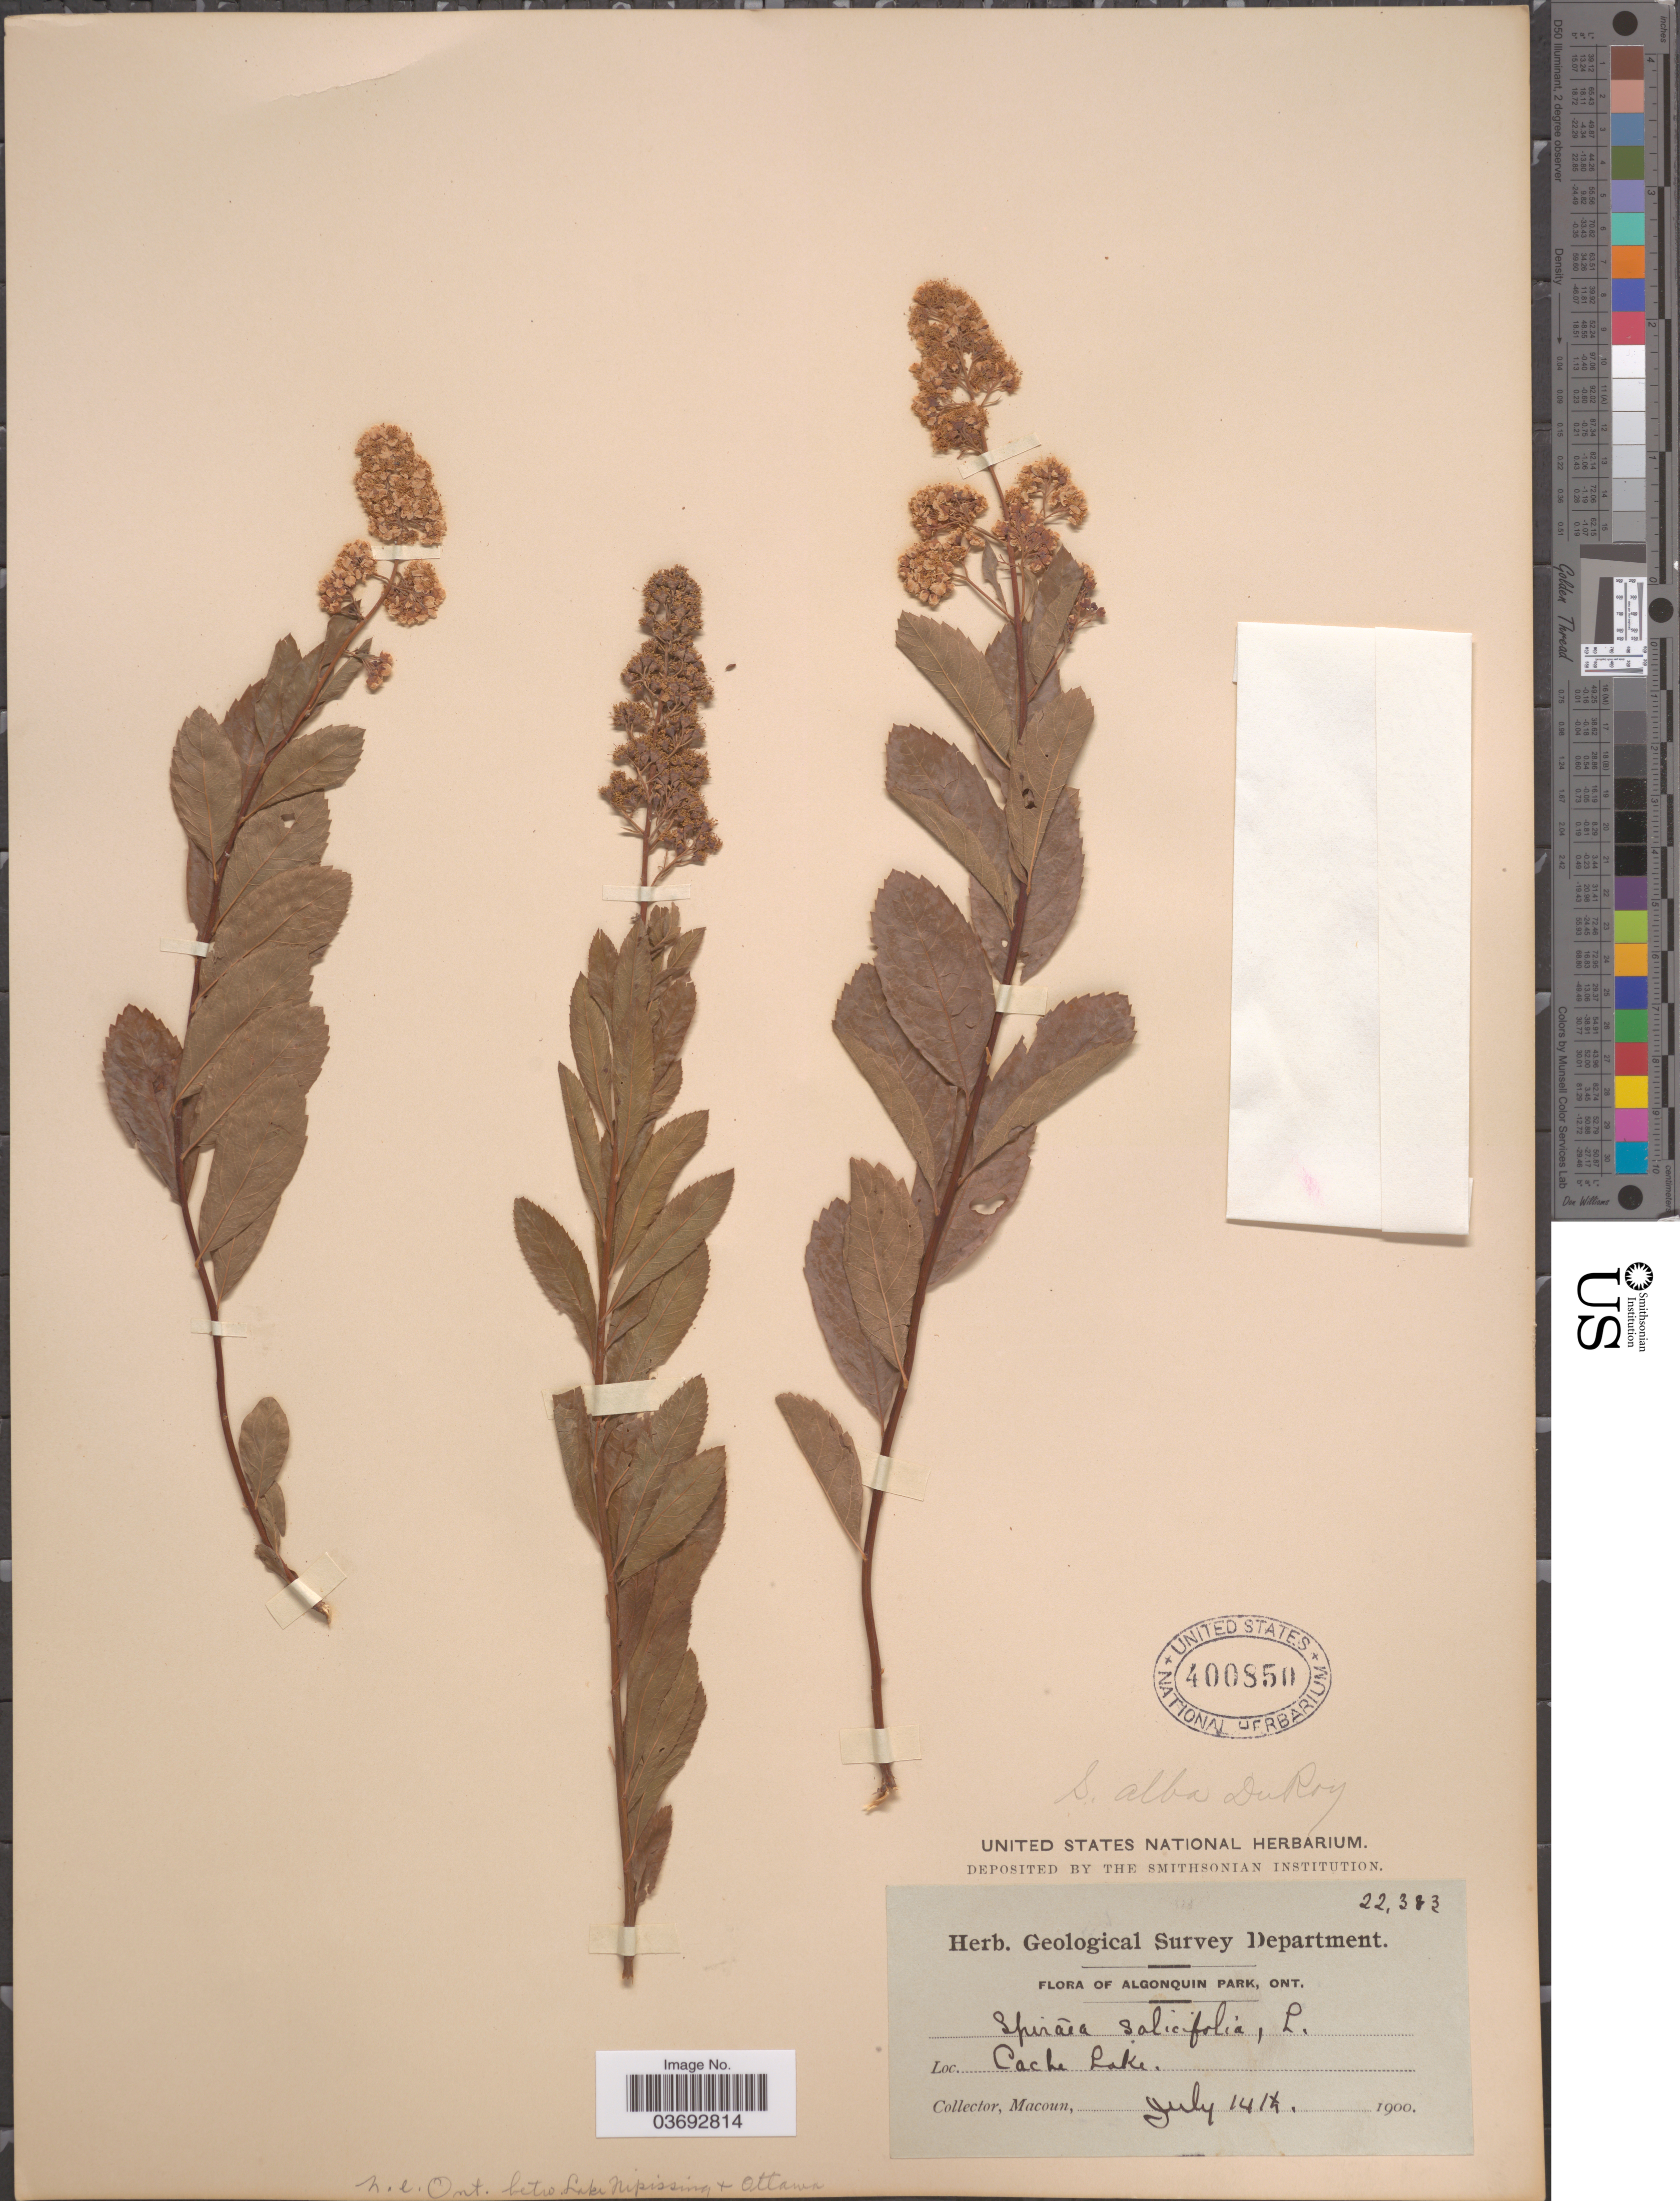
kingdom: Plantae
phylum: Tracheophyta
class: Magnoliopsida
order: Rosales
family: Rosaceae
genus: Spiraea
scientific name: Spiraea salicifolia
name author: L.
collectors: -- Macoun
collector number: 22383*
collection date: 1900-07-14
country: Canada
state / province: Ontario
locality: Algonquin Park. Cache Lake. N.E. Ont. betw. Lake Nipissing & Ottawa.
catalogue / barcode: US 400850